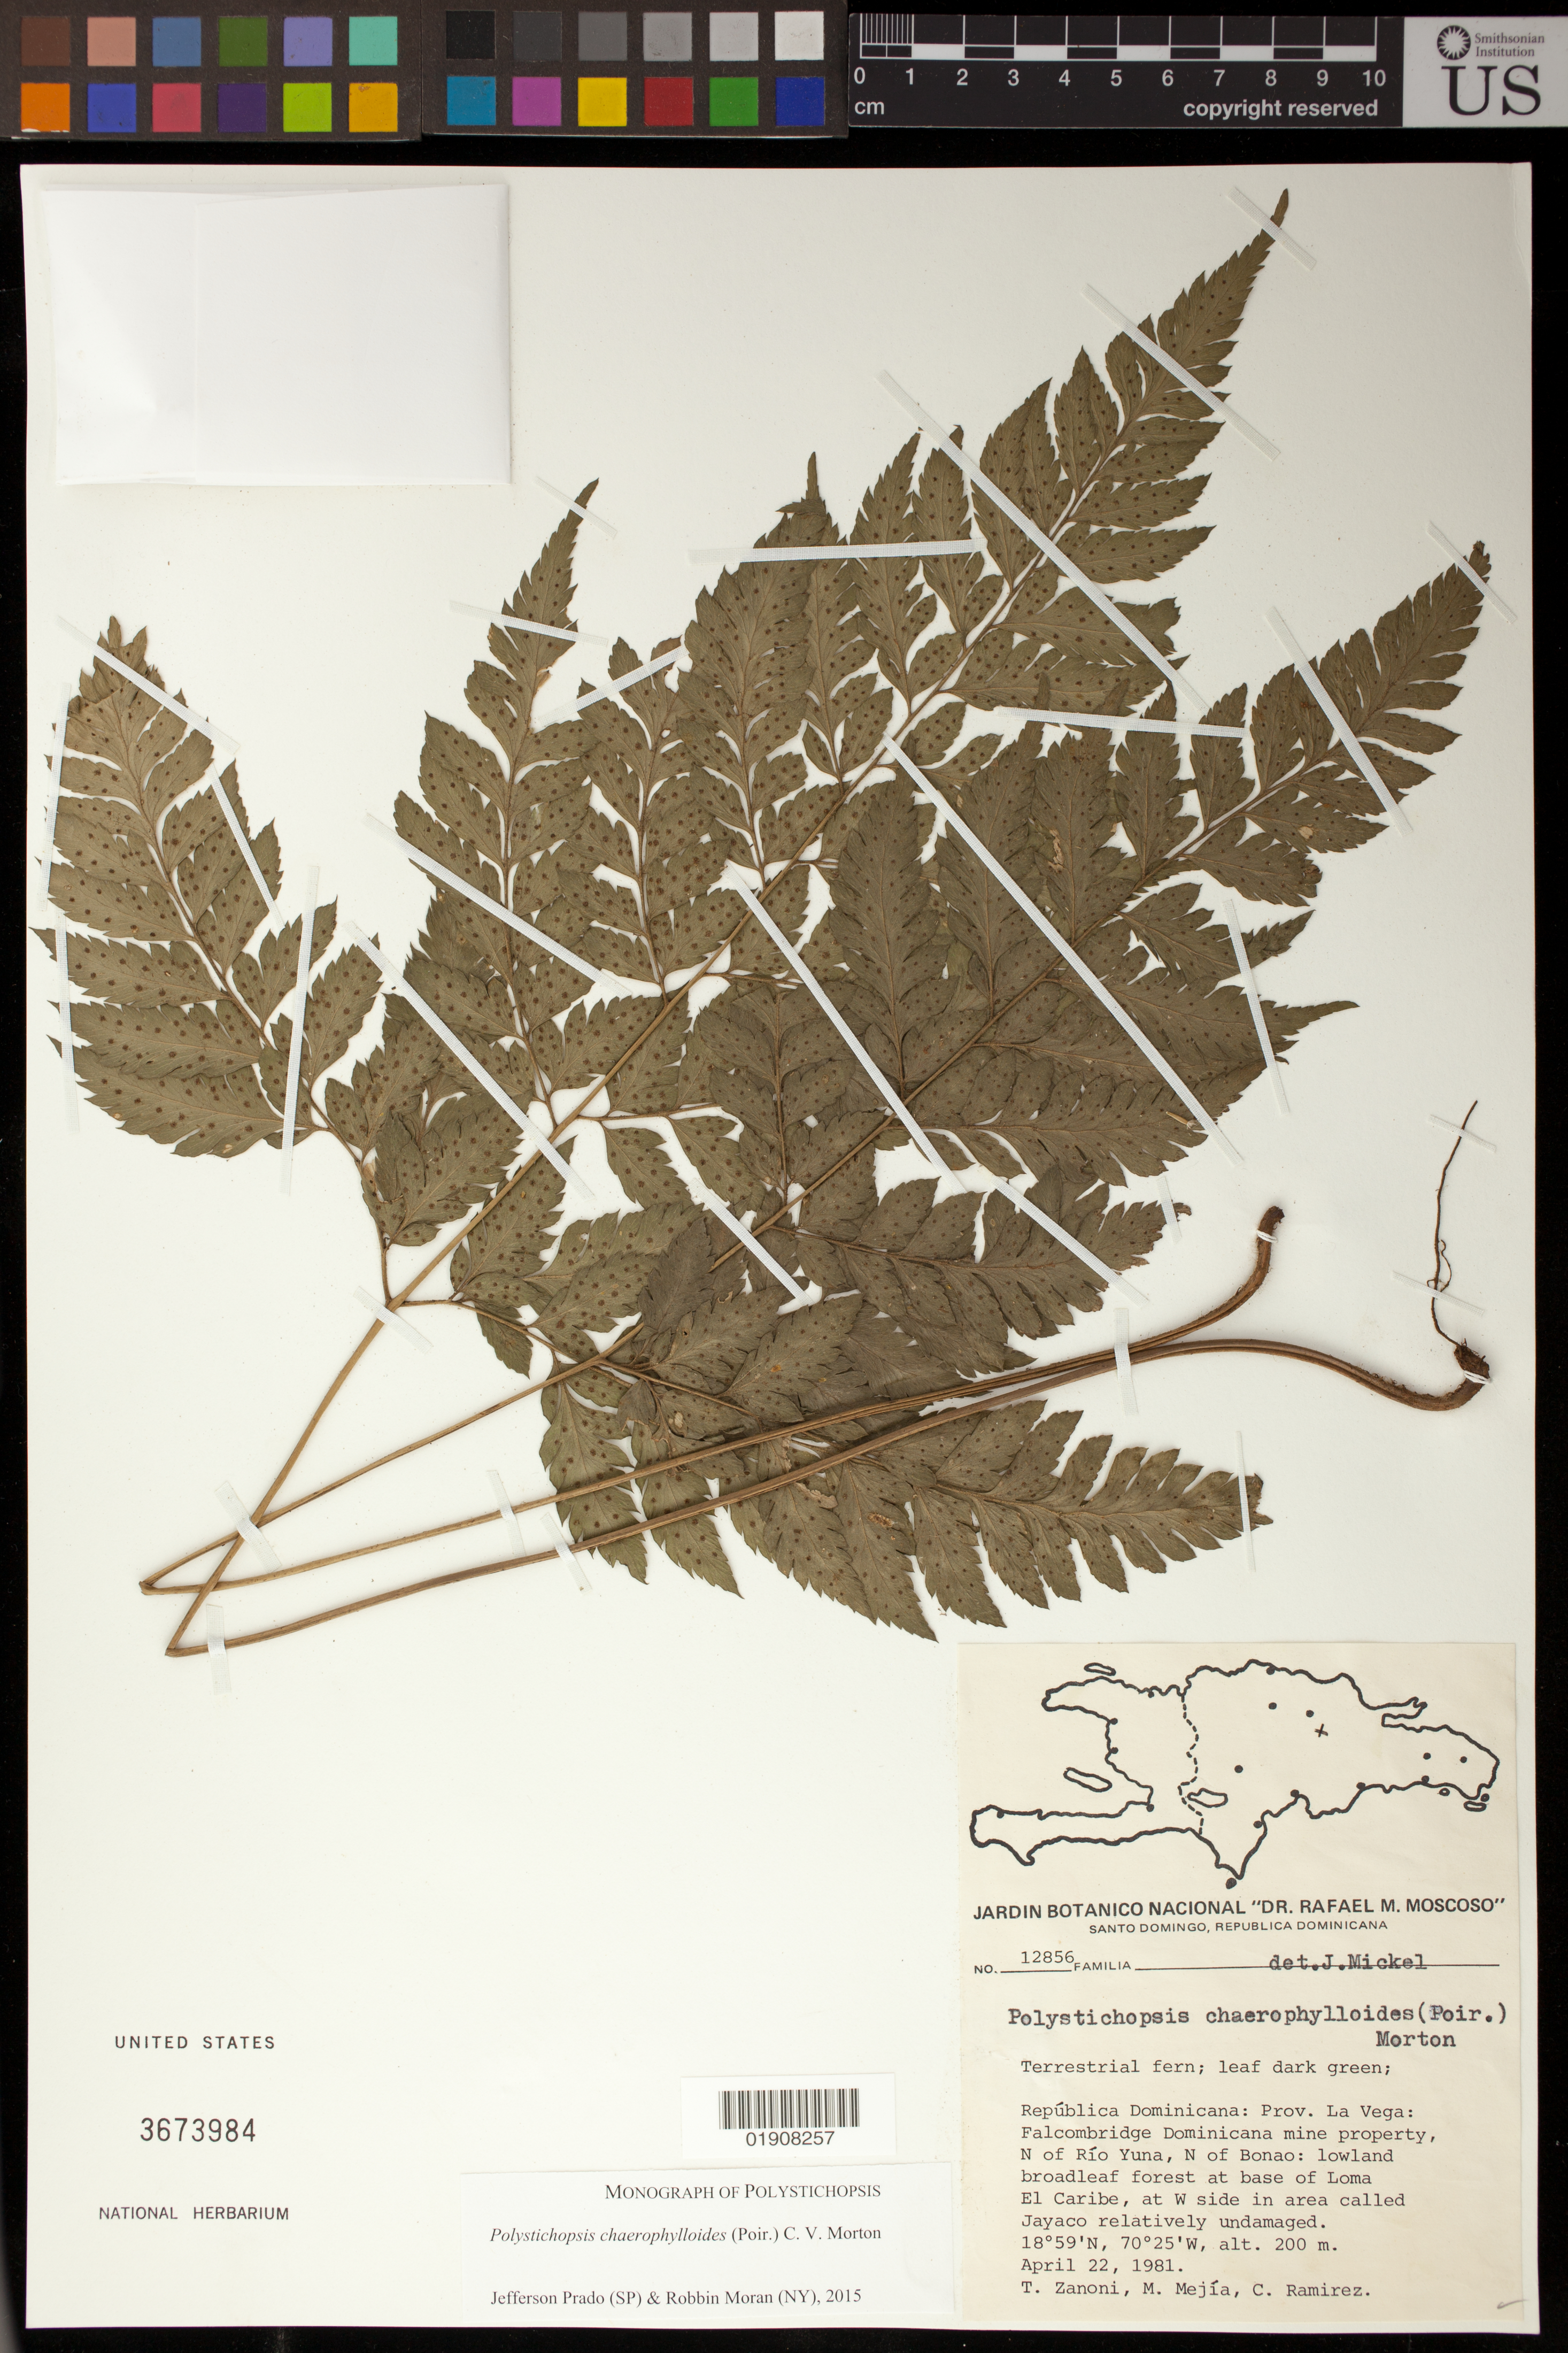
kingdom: Plantae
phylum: Tracheophyta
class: Polypodiopsida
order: Polypodiales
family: Dryopteridaceae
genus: Polystichopsis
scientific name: Polystichopsis chaerophylloides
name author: (Poir.) C.V. Morton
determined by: Prado, J.; Moran, R. C.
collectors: T. A. Zanoni, M. Mejia & C. Ramirez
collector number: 12859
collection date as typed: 22 Apr 1981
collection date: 1981-04-22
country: Dominican Republic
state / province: La Vega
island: Hispaniola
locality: Falcombridge Dominicana mine property, N of Río Yuna, N of Bonao: lowland broadleaf forest at base of Loma El Caribe, at W side in area called Jayaco relatively undamaged.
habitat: Lowland broadleaf forest.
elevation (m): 200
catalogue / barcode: US 3673984